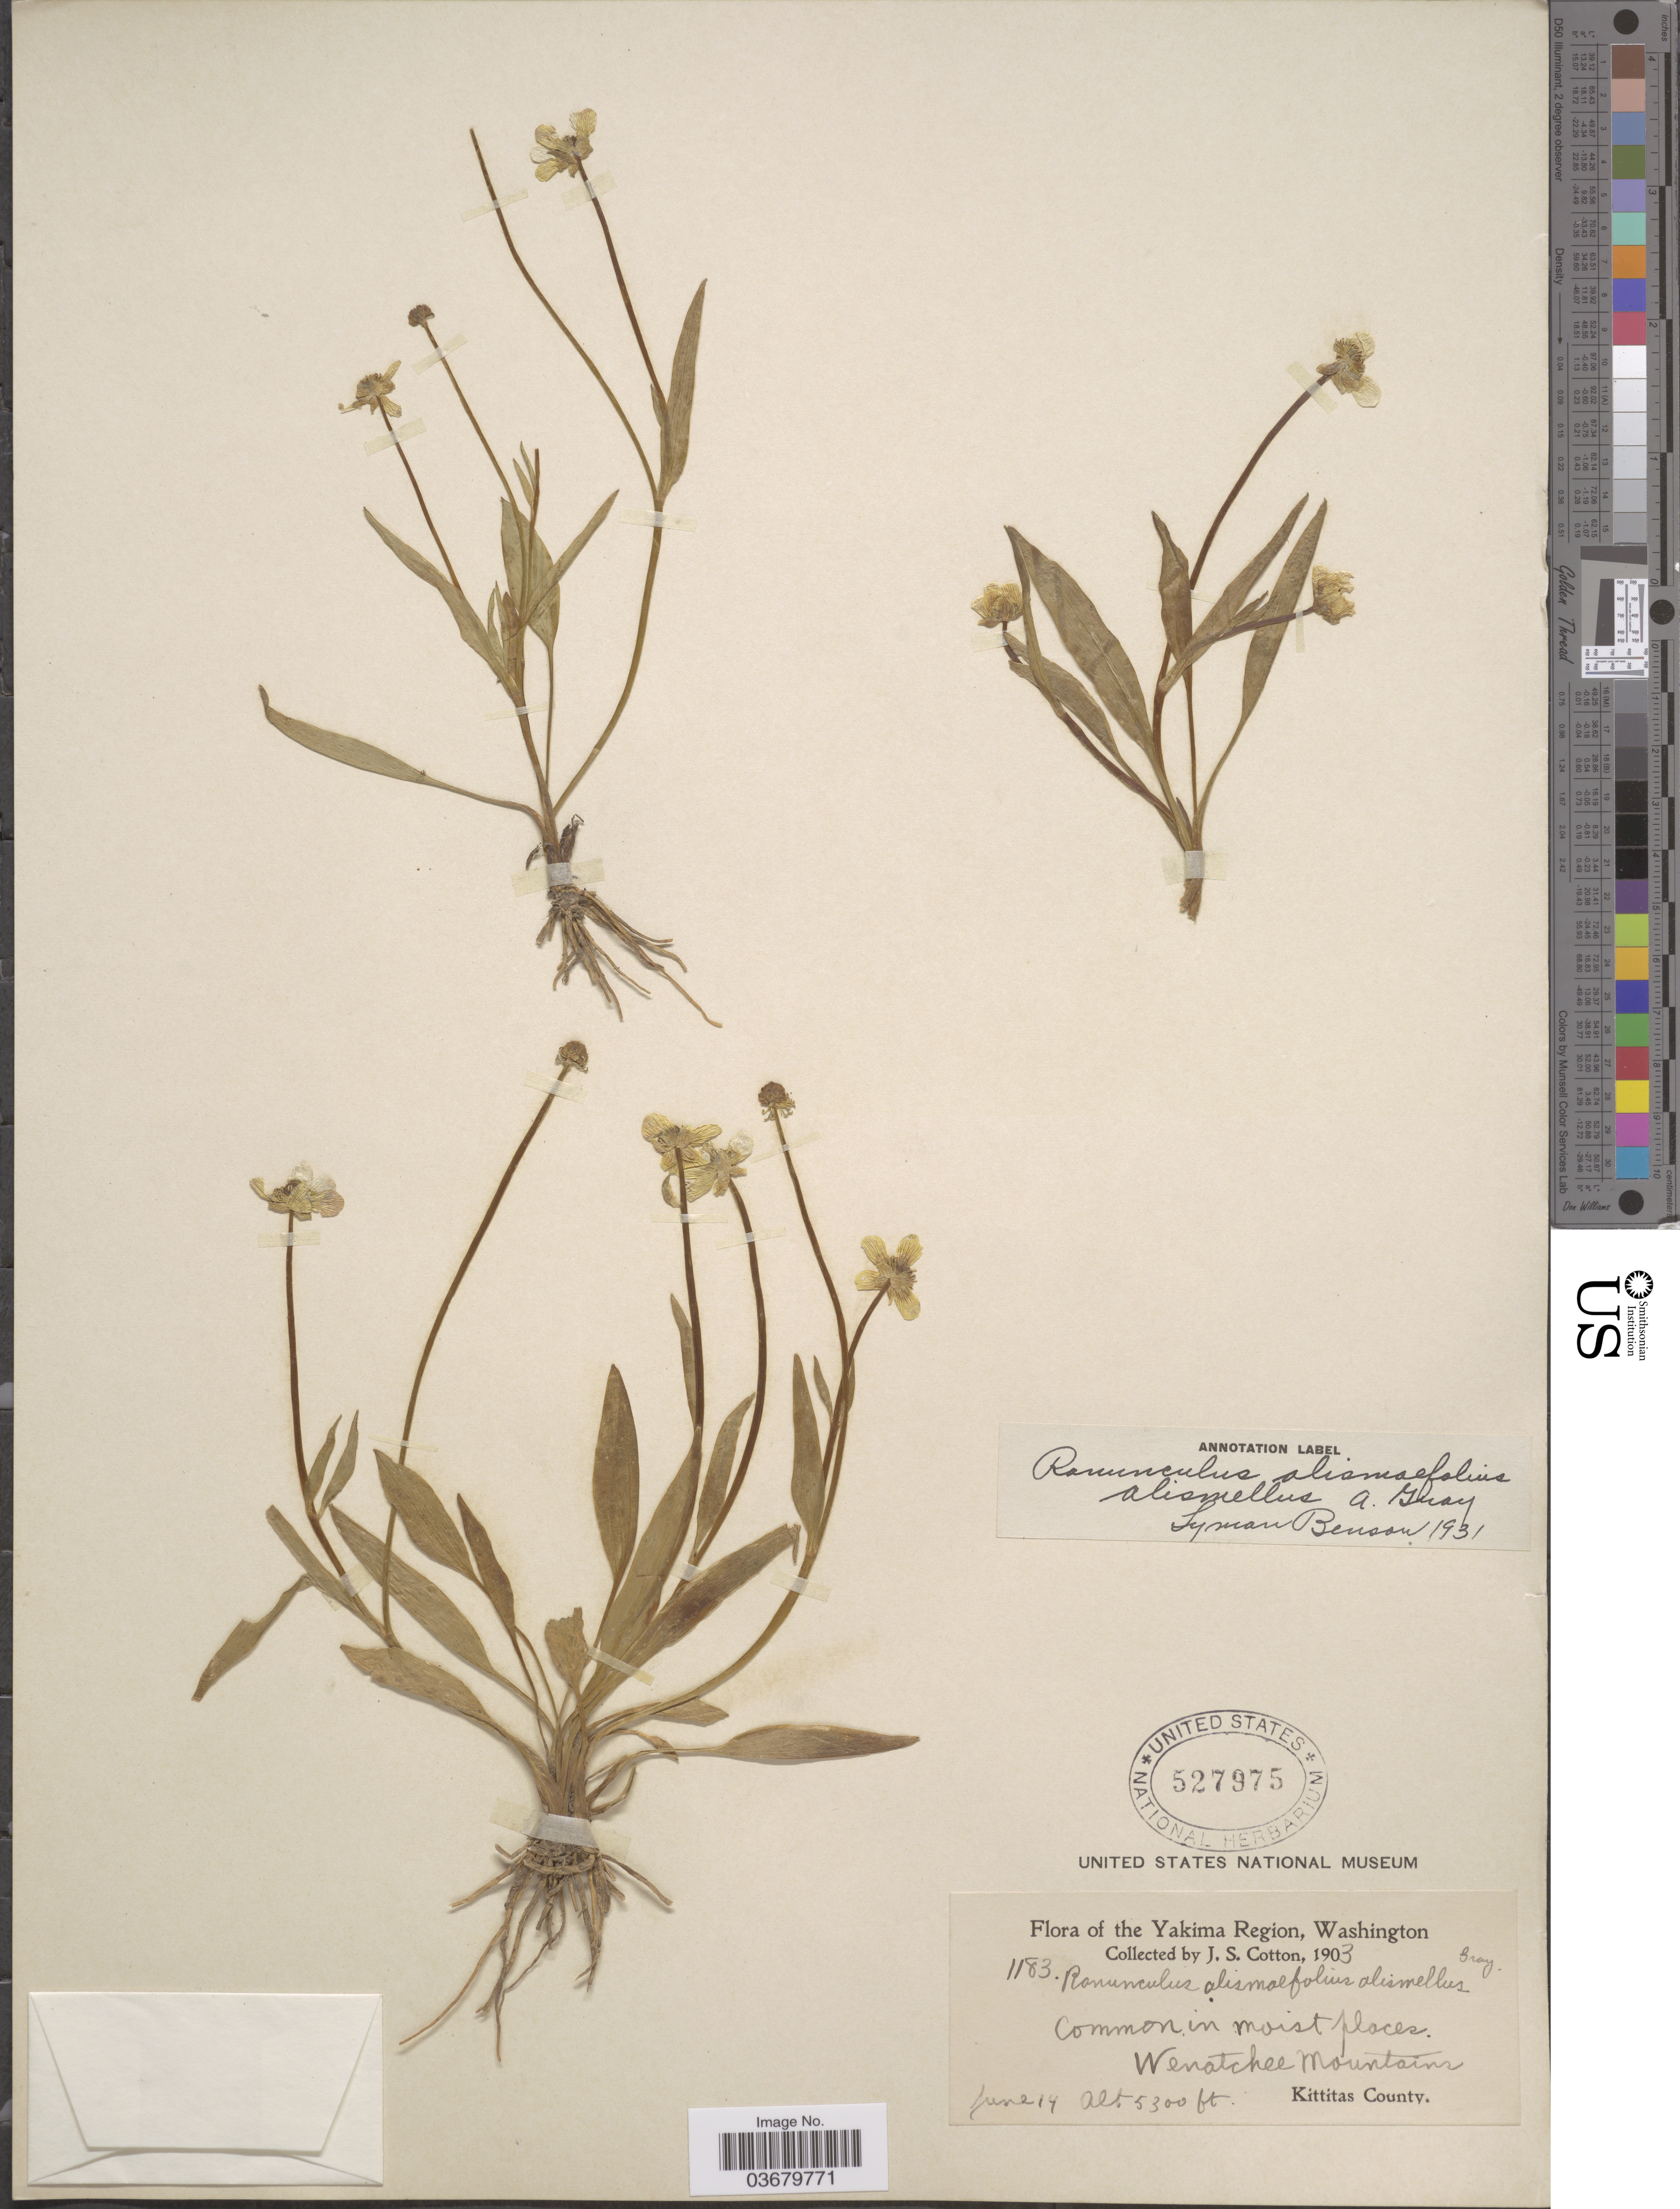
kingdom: Plantae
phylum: Tracheophyta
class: Magnoliopsida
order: Ranunculales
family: Ranunculaceae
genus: Ranunculus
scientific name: Ranunculus alismifolius var. alismellus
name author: A. Gray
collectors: J. S. Cotton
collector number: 1183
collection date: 1903-06-14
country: United States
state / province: Washington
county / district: Kittitas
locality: The Yakima Region. Wenatchee Mountain. Kittitas County.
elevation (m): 1615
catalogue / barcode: US 527975